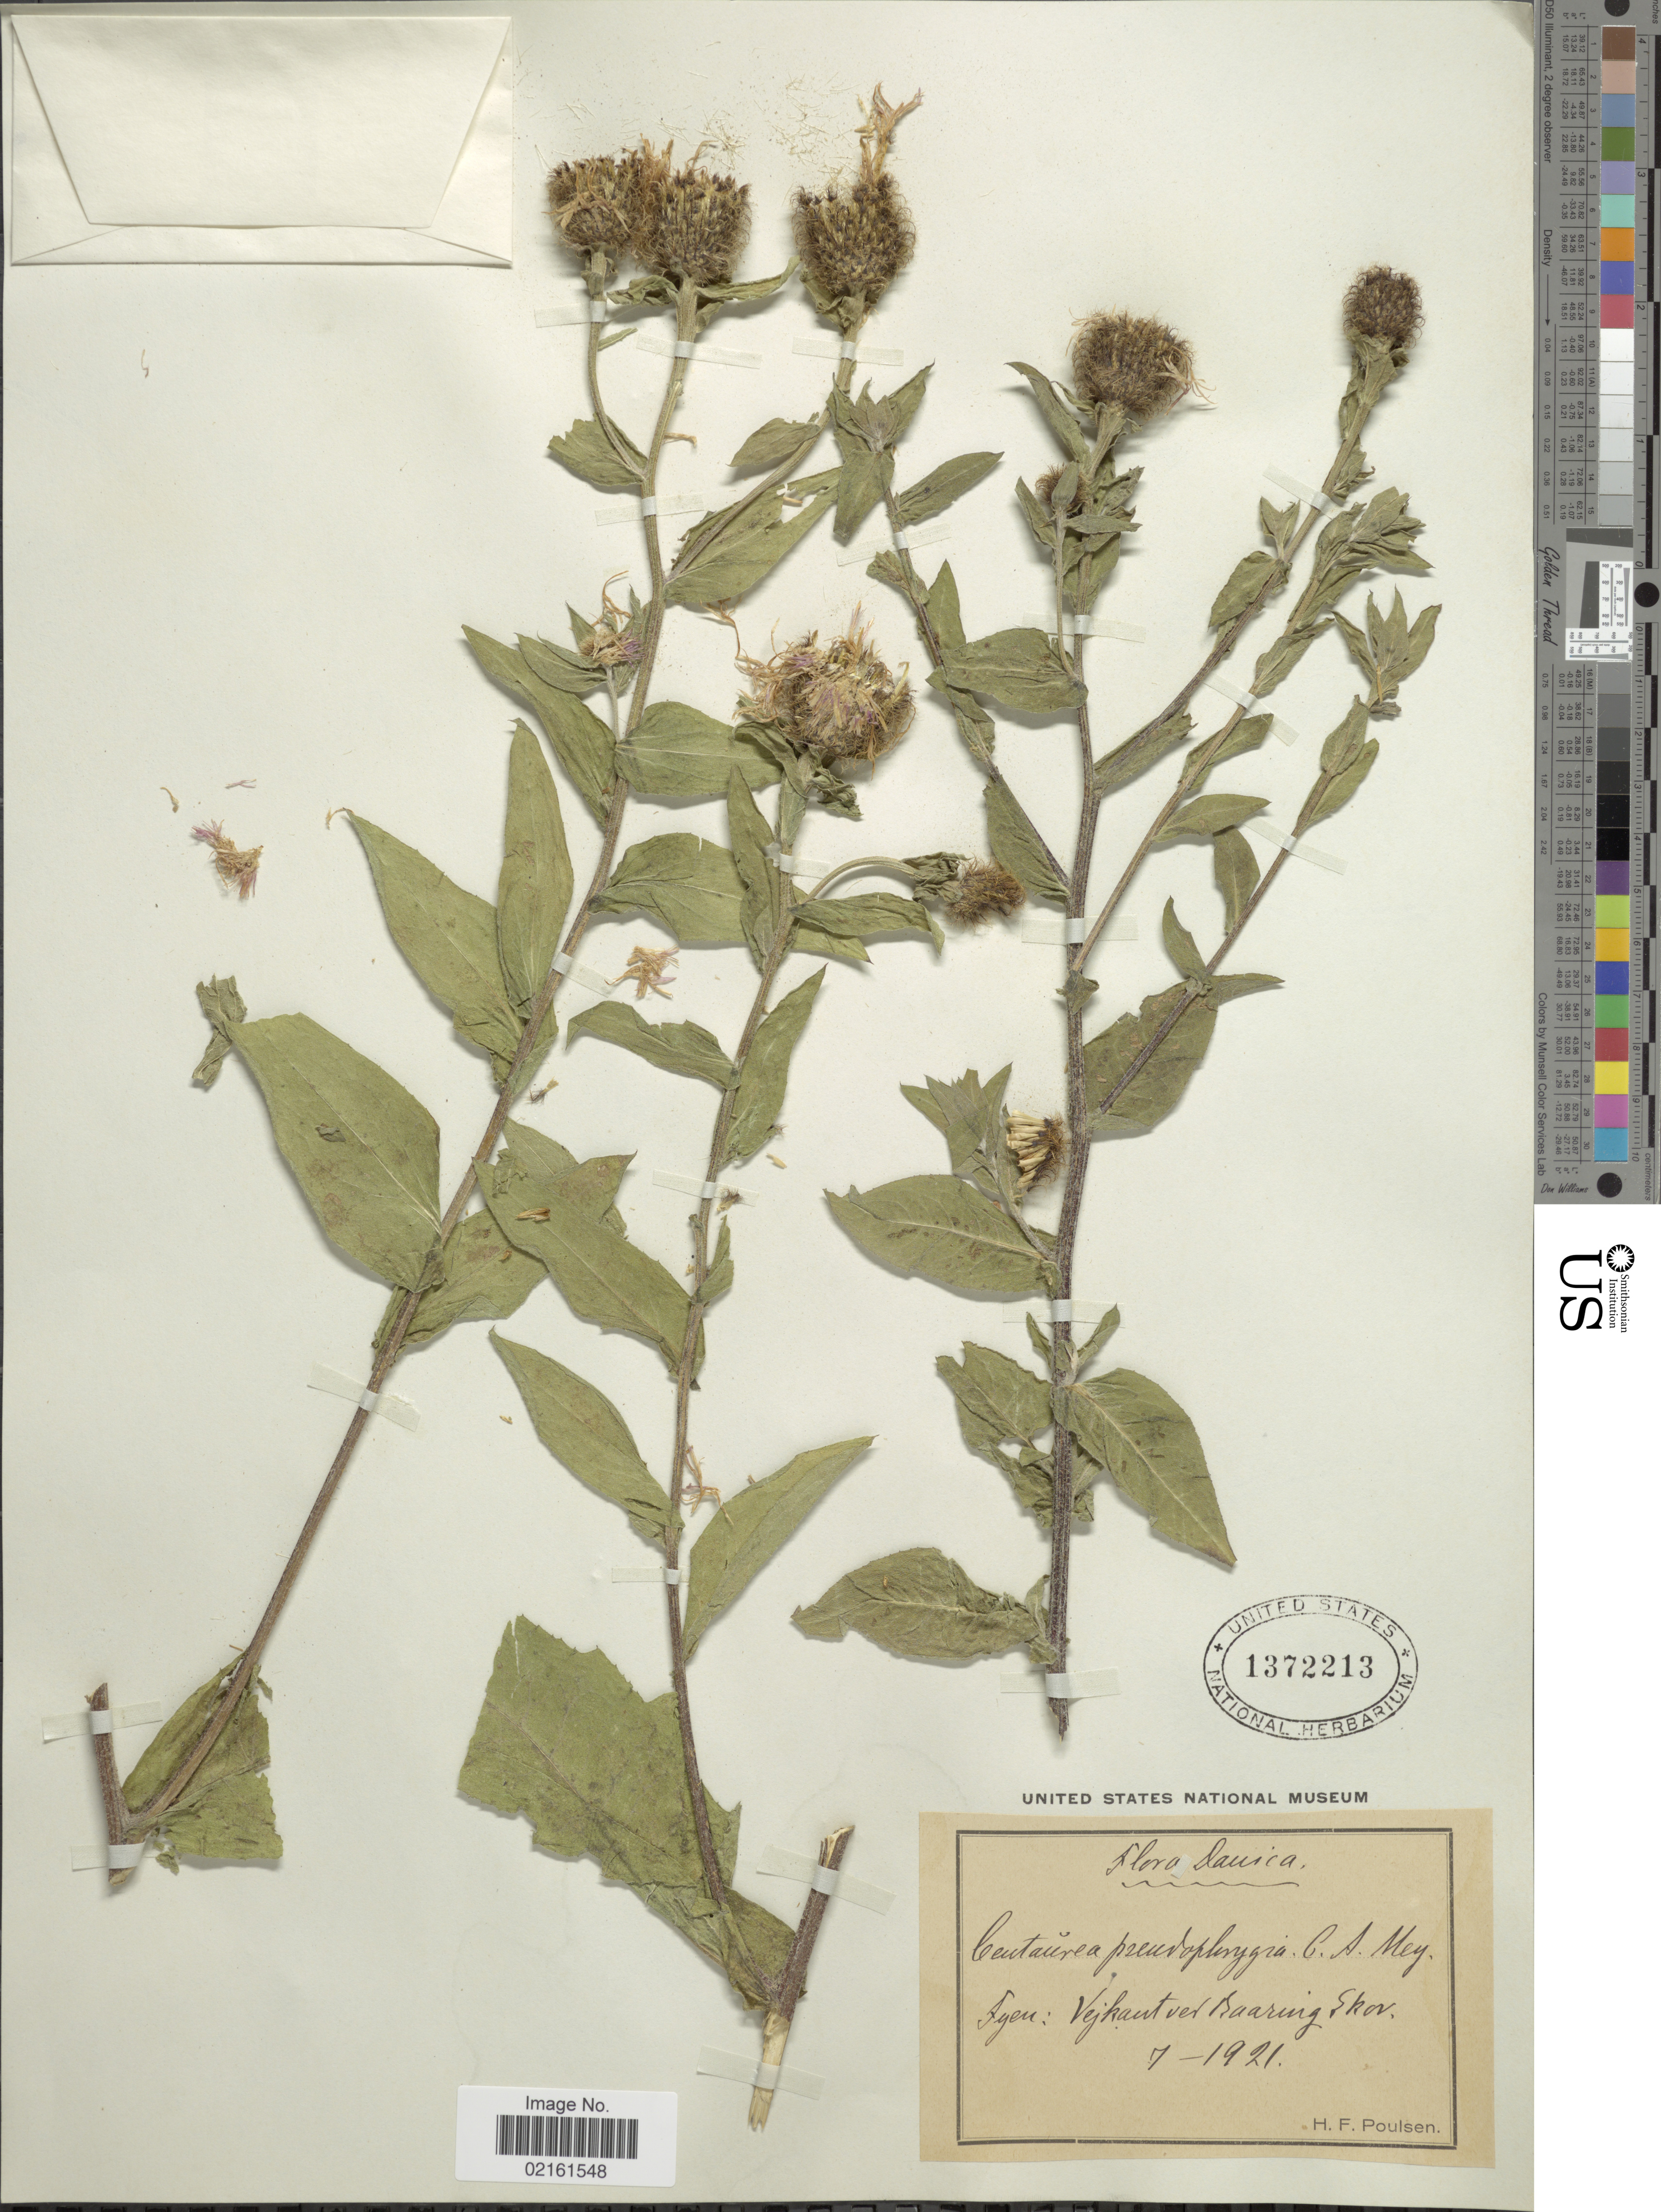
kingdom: Plantae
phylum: Tracheophyta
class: Magnoliopsida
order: Asterales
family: Asteraceae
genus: Centaurea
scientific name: Centaurea phrygia subsp. pseudophrygia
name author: (C.A. Mey.) Gugler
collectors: H. Poulsen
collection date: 1921-07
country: Denmark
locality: Danica, Fyen, Vejkant ver Baaring Skov.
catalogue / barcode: US 1372213